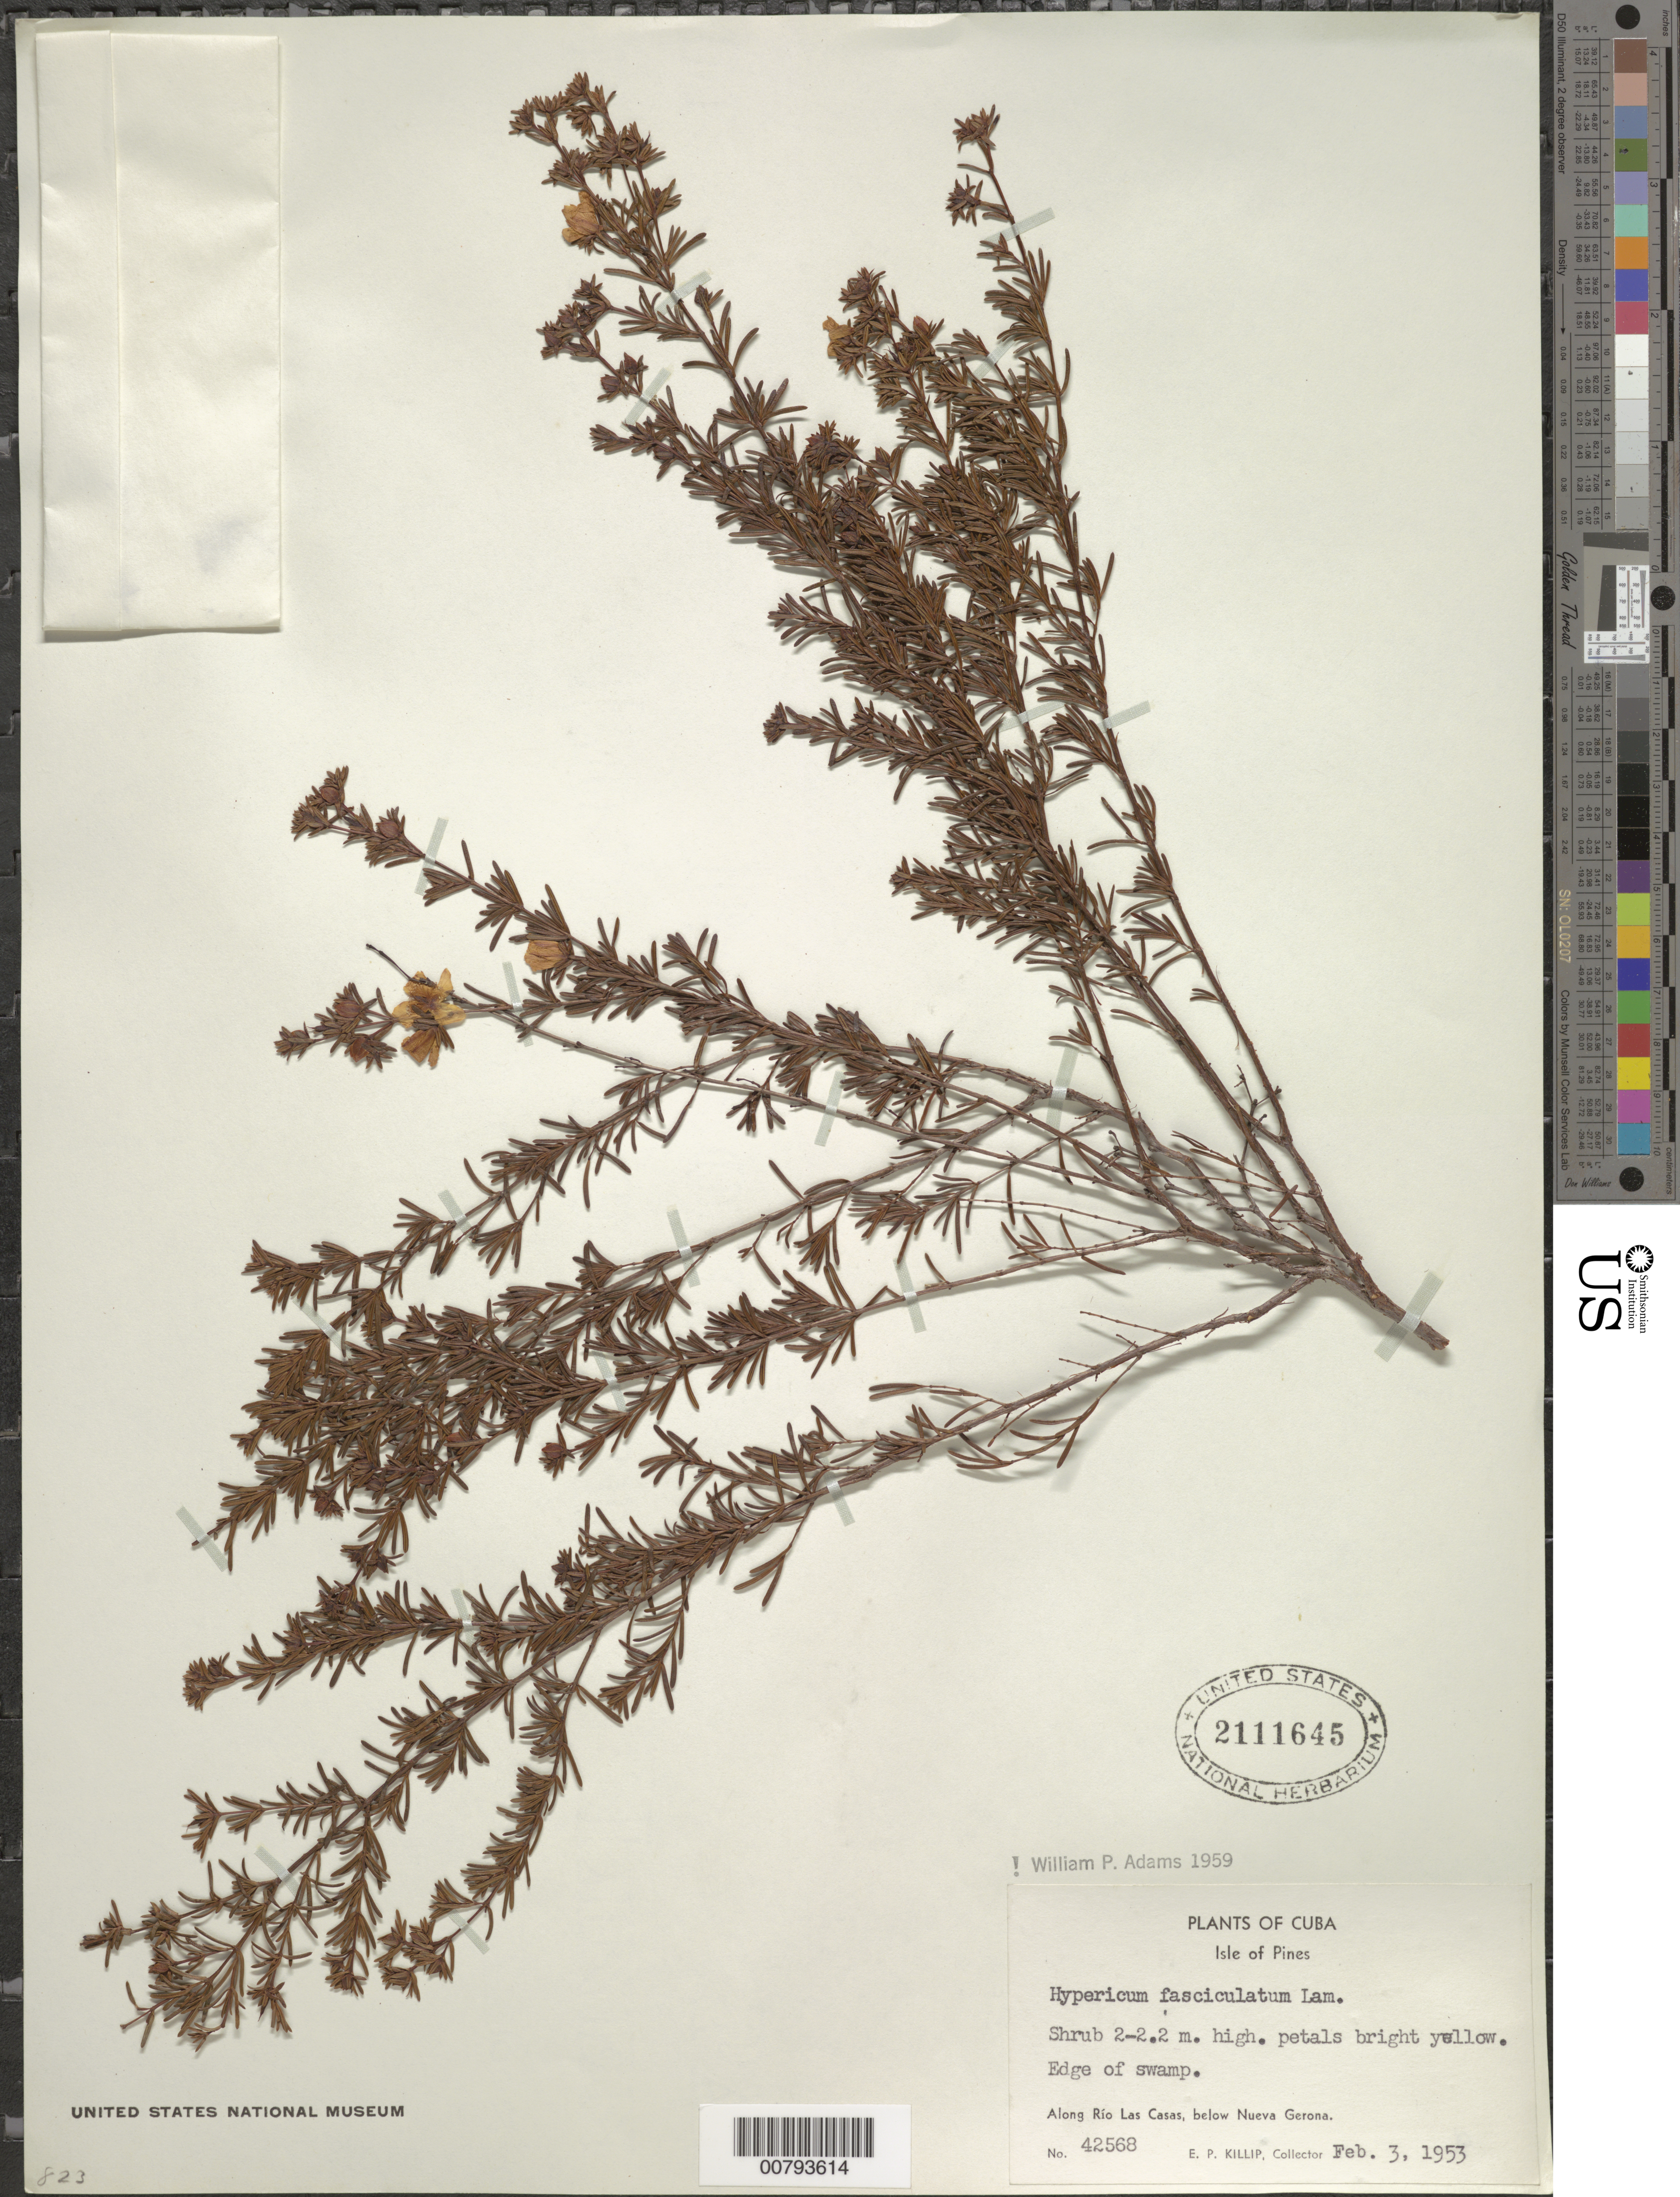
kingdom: Plantae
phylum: Tracheophyta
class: Magnoliopsida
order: Malpighiales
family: Hypericaceae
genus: Hypericum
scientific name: Hypericum fasciculatum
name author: Lam.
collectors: E. P. Killip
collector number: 42568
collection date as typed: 03 Feb 1953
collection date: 1953-02-03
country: Cuba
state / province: Isla de La Juventud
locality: Along Río Las Casas, below Nueva Gerona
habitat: Edge of swamp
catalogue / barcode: US 2111645